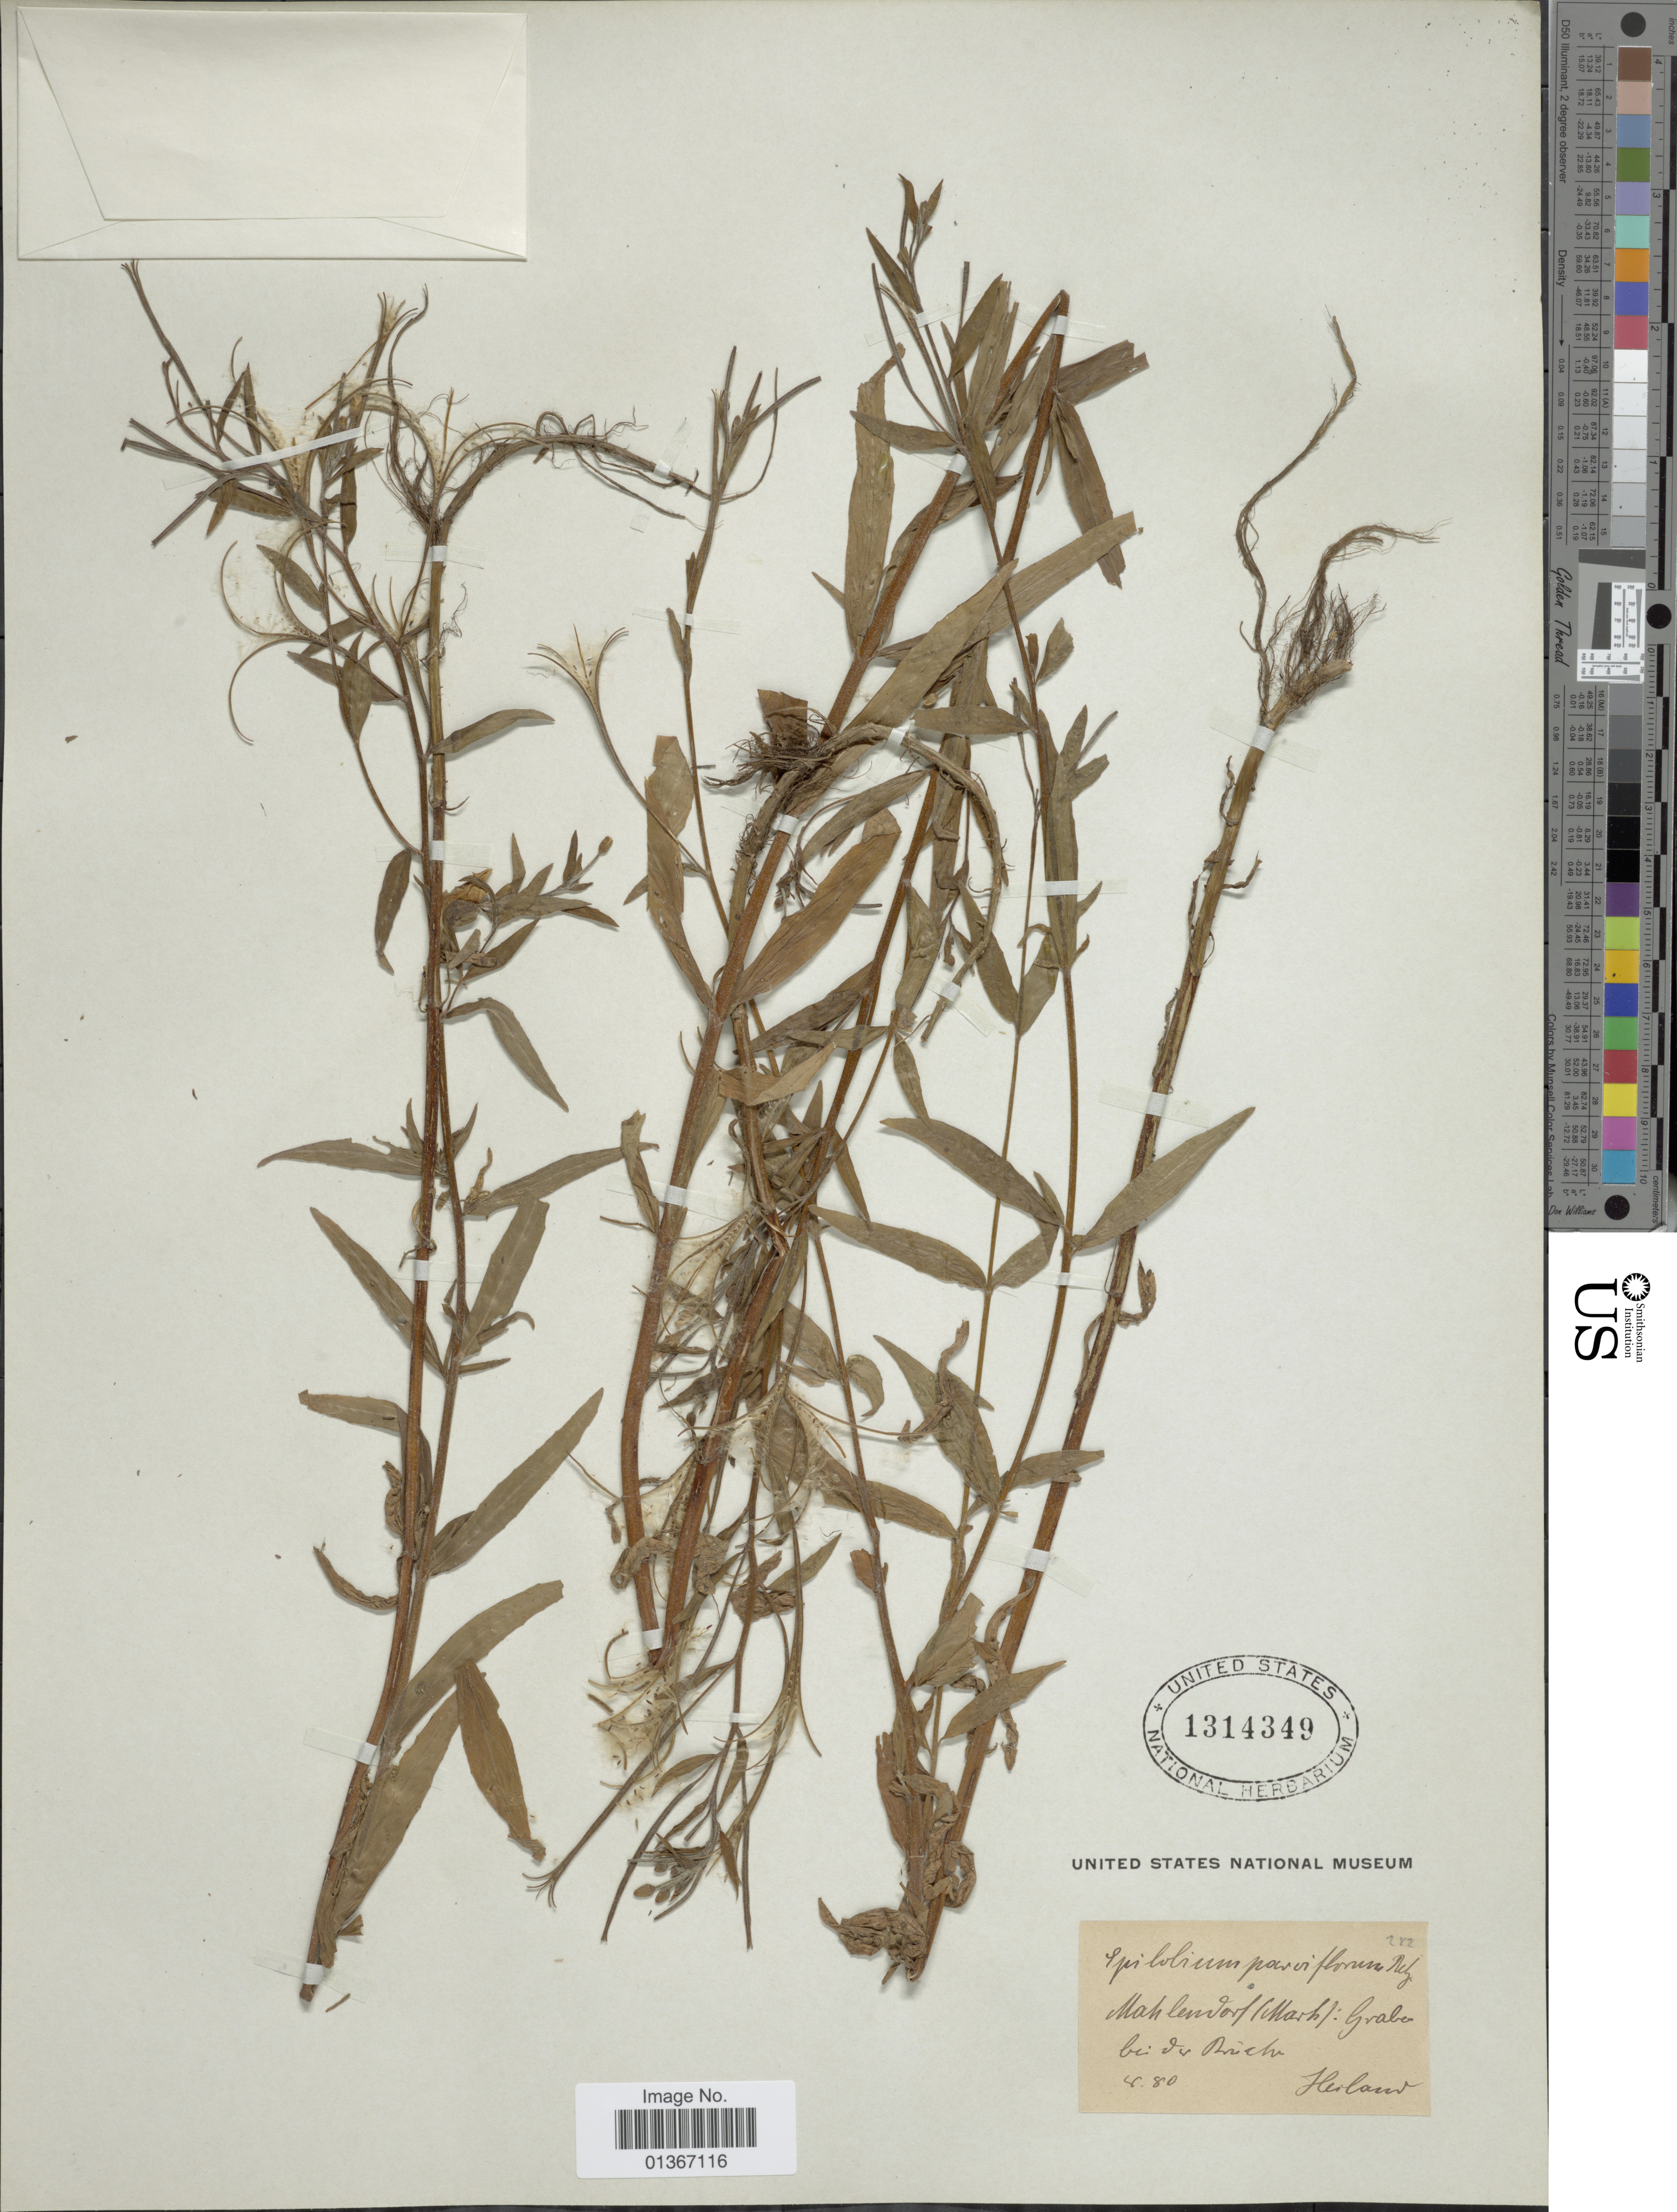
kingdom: Plantae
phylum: Tracheophyta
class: Magnoliopsida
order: Myrtales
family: Onagraceae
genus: Epilobium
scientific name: Epilobium parviflorum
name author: Schreb.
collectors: -. Heiland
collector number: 282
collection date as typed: Transcribed d/m/y: /8/80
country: Germany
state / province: Brandenburg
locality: Mahlendorf (Mash): Graben bei du Riche.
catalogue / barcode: US 1314349